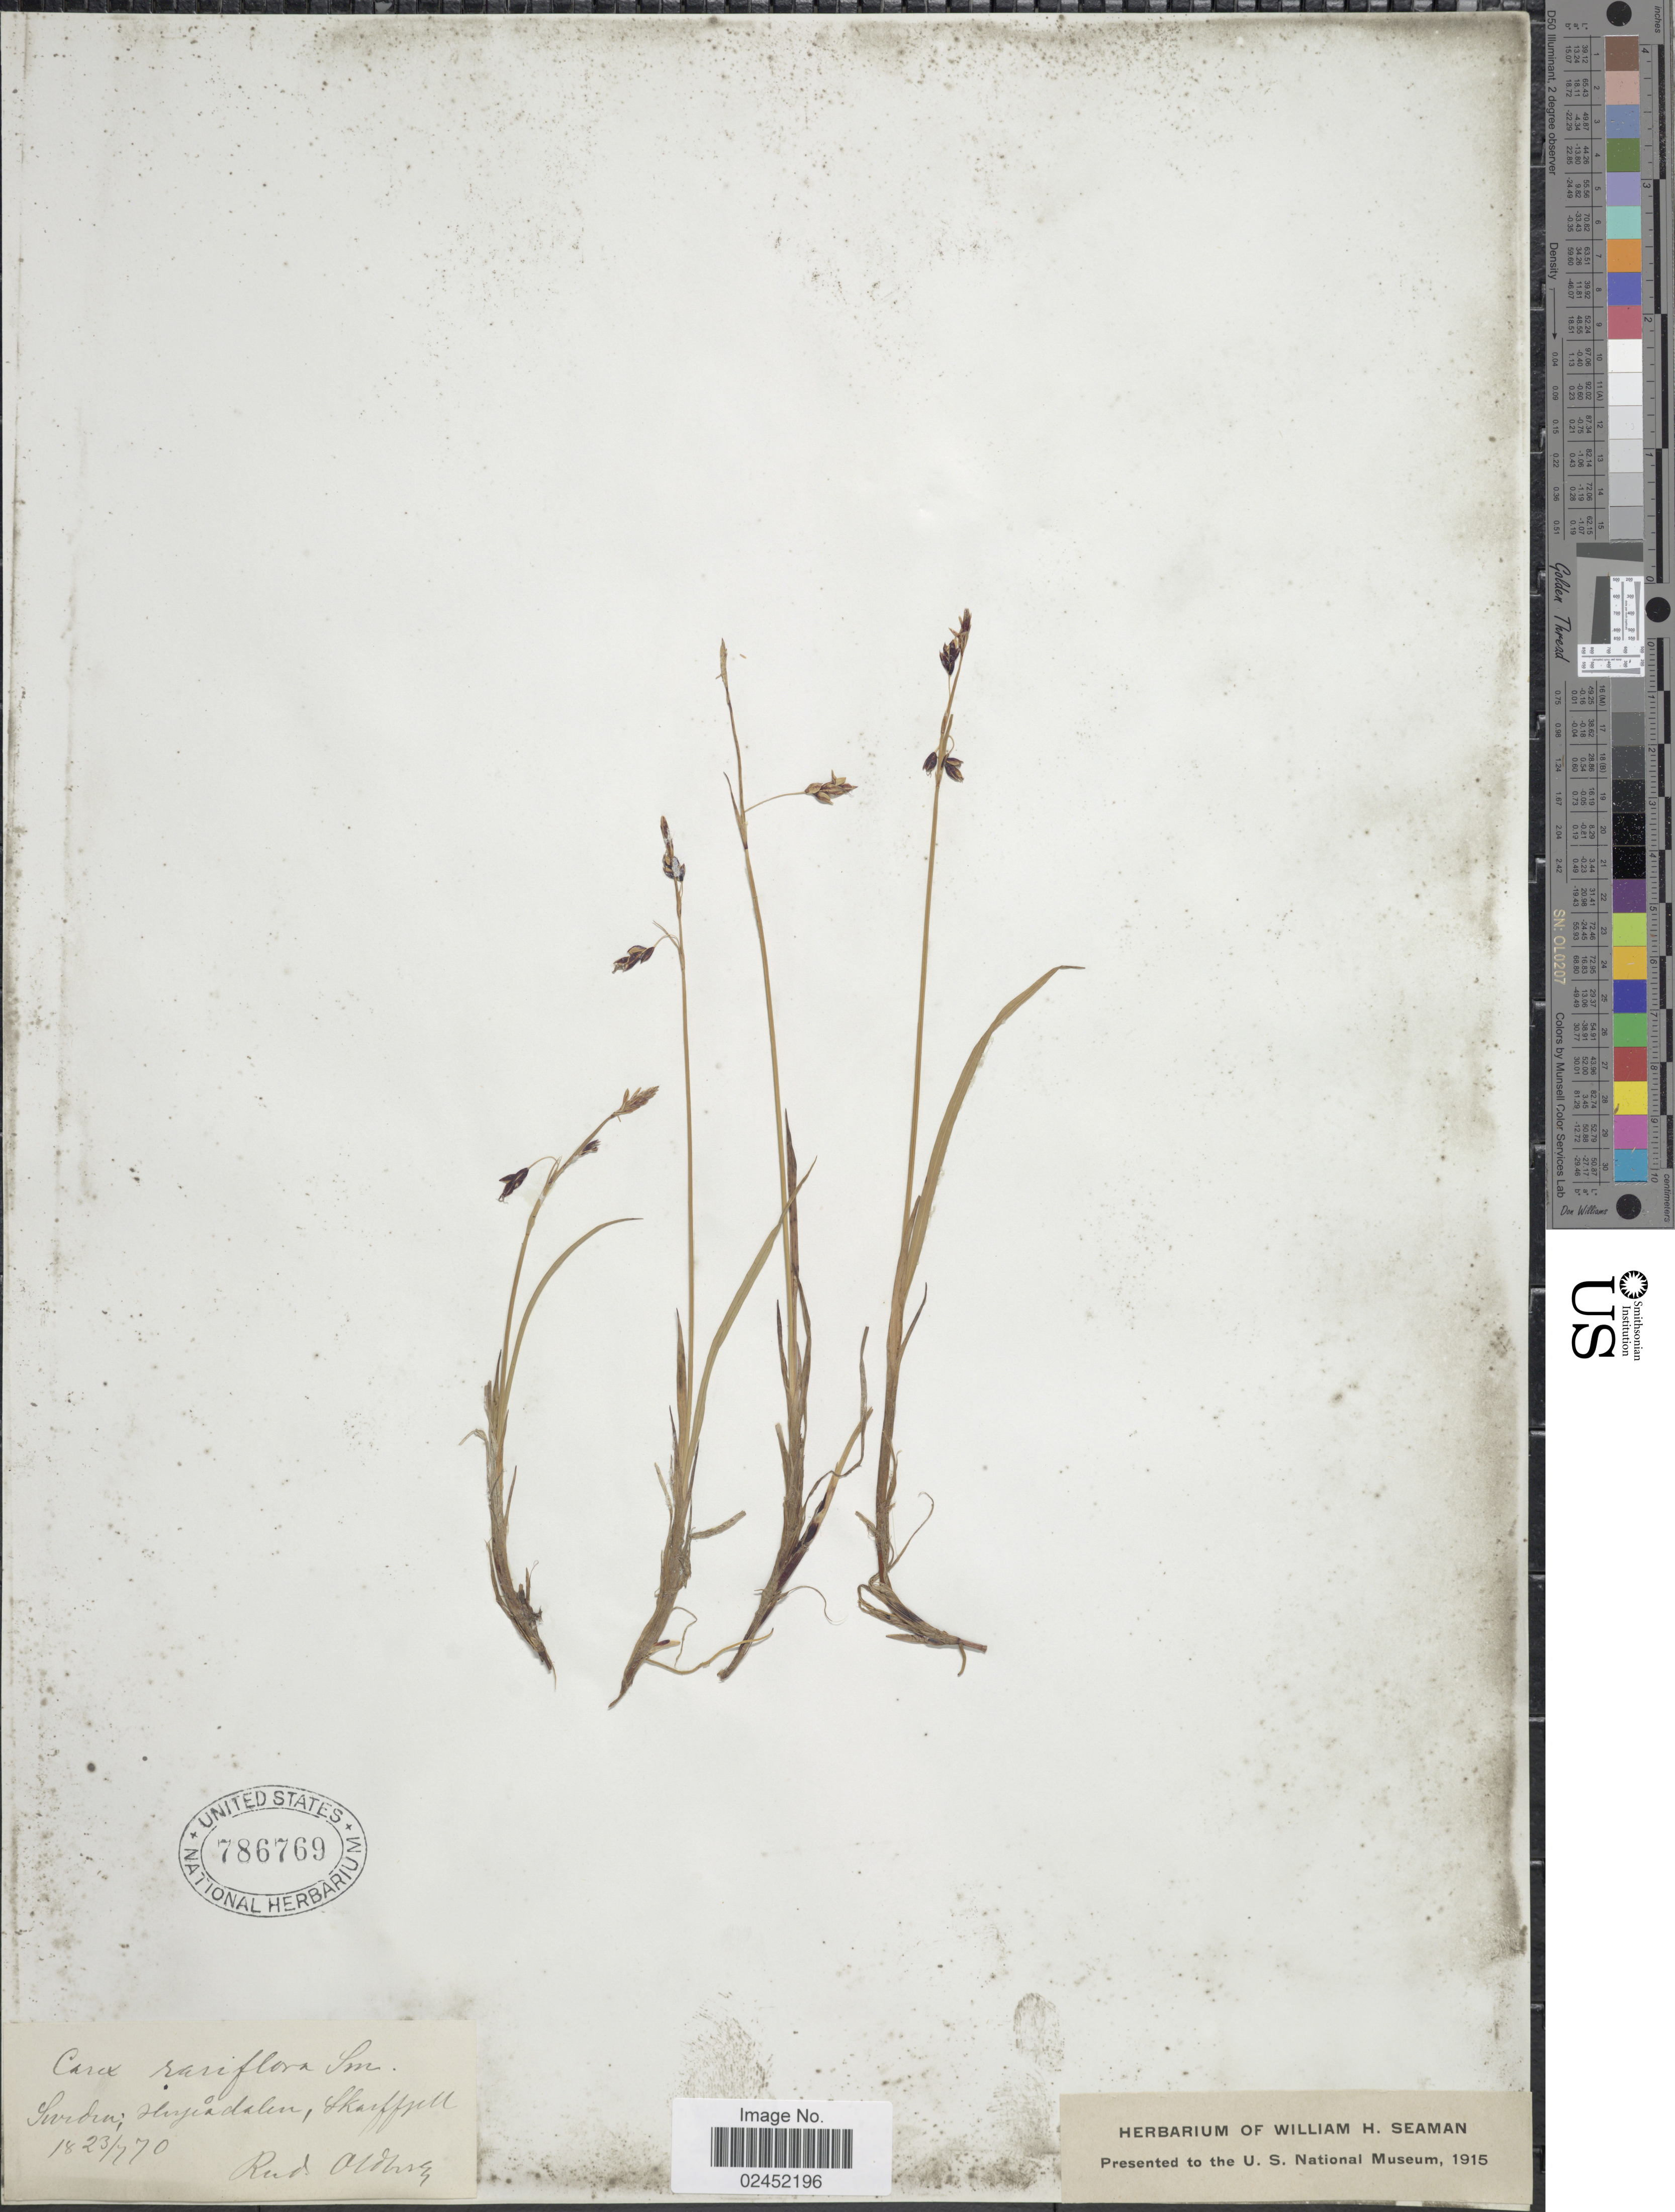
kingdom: Plantae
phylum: Tracheophyta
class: Liliopsida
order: Poales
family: Cyperaceae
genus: Carex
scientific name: Carex rariflora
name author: (Wahlenb.) Sm.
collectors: R. Oldberg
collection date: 1870-07-23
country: Sweden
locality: Sweden, Herjeådalen, Skarffsjell [interpreted].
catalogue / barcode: US 786769